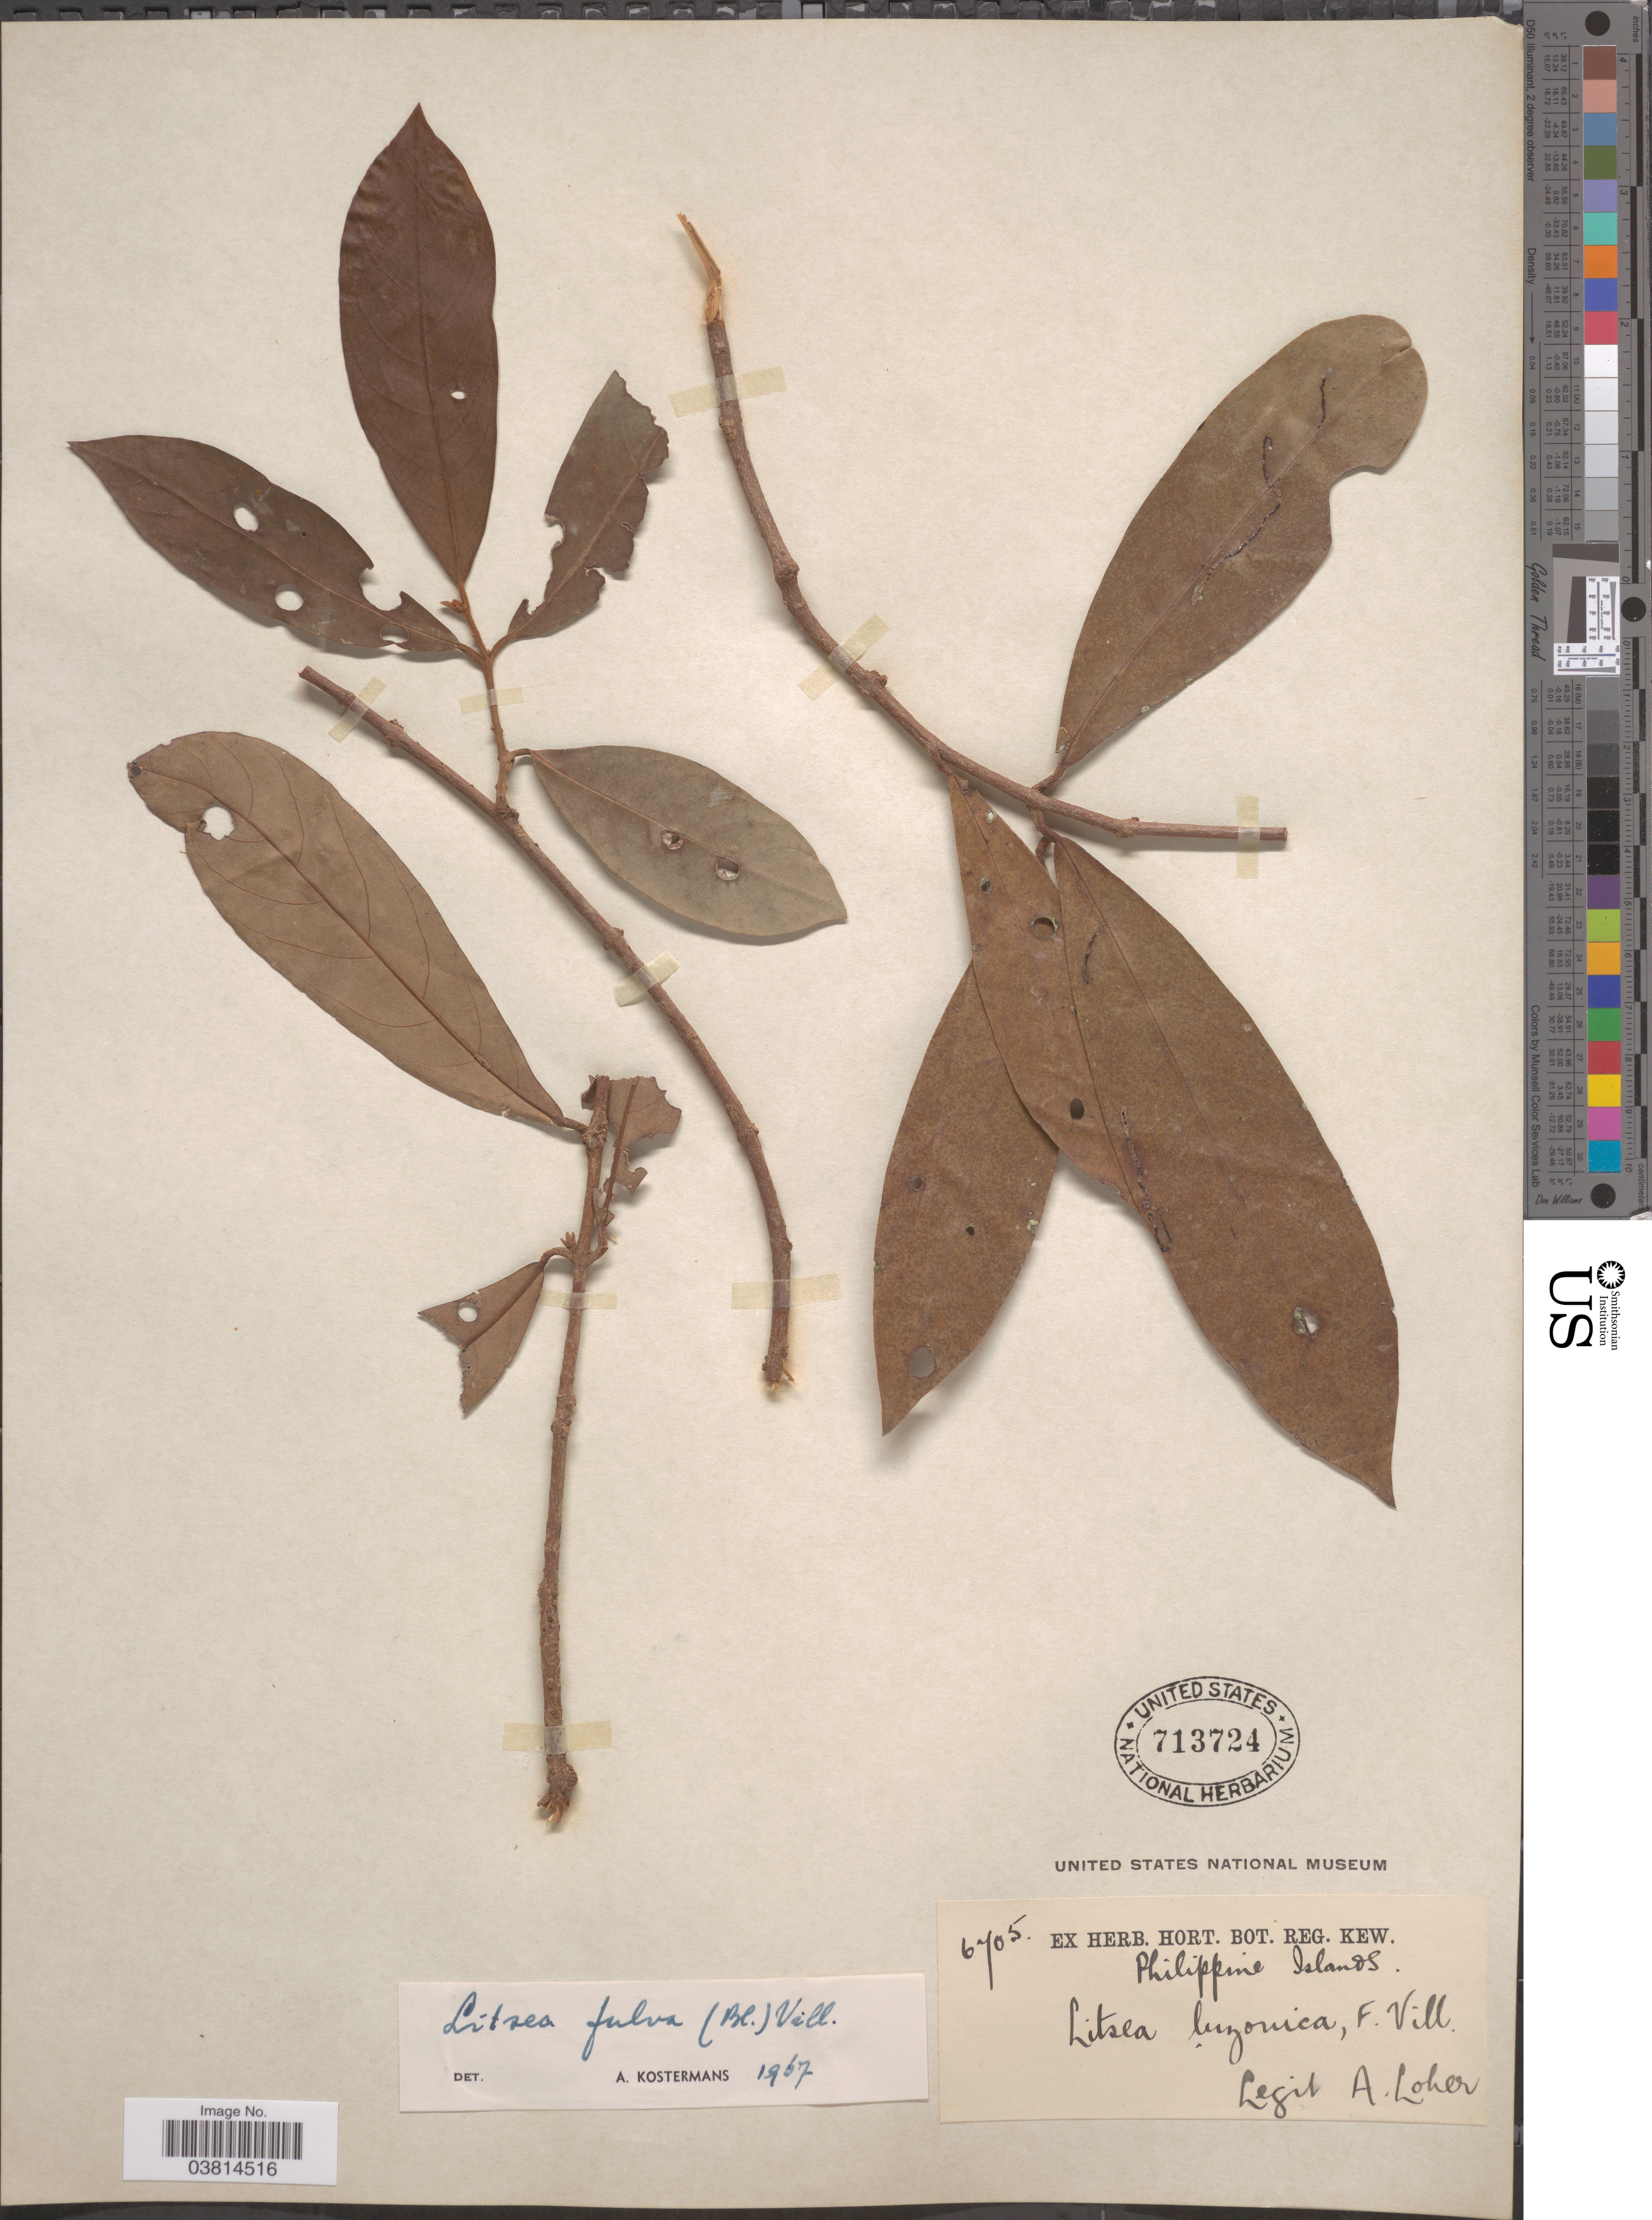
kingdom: Plantae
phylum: Tracheophyta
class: Magnoliopsida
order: Laurales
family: Lauraceae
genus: Litsea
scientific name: Litsea fulva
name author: (Blume) Fern.-Vill.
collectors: A. Loher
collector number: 6705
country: Philippines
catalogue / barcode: US 713724